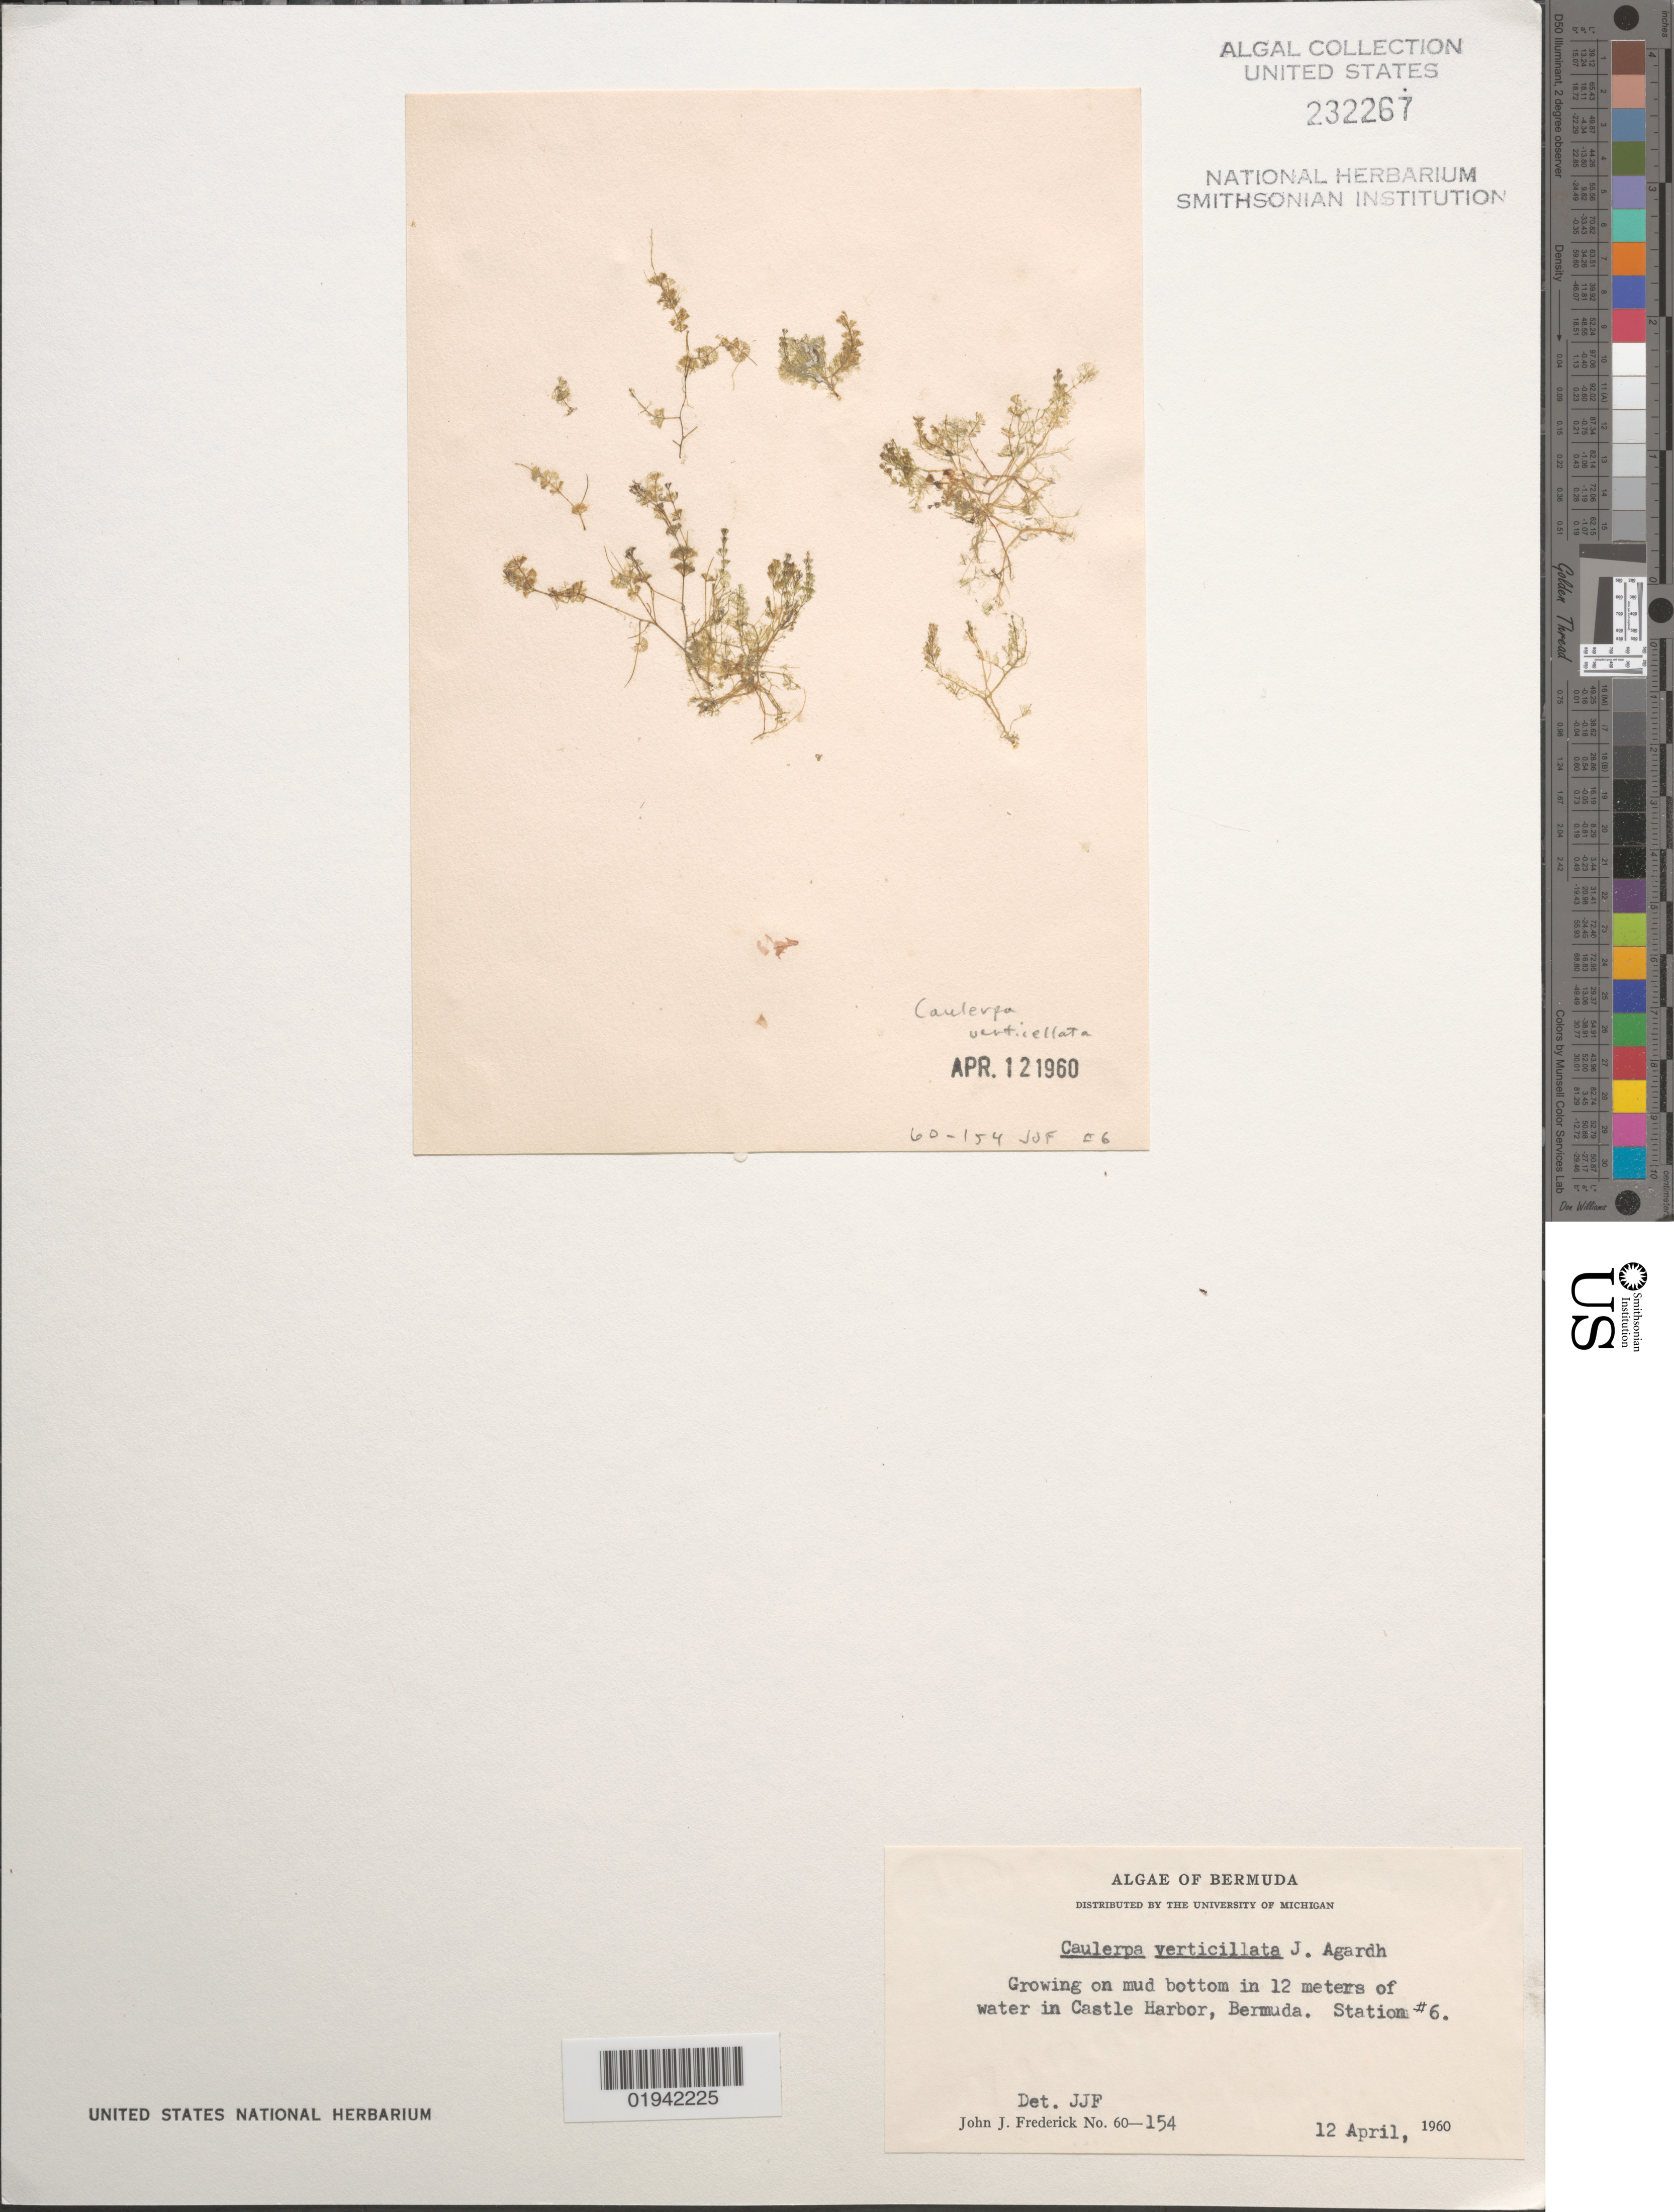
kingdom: Plantae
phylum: Chlorophyta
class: Ulvophyceae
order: Bryopsidales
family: Caulerpaceae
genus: Caulerpa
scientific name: Caulerpa verticillata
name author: J. Agardh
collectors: J. Frederick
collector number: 60-154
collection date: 1960-04-12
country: Bermuda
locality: Growing on mud bottom in 12 meters of water in Castle Harbor. Station #6.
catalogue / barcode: US 232267